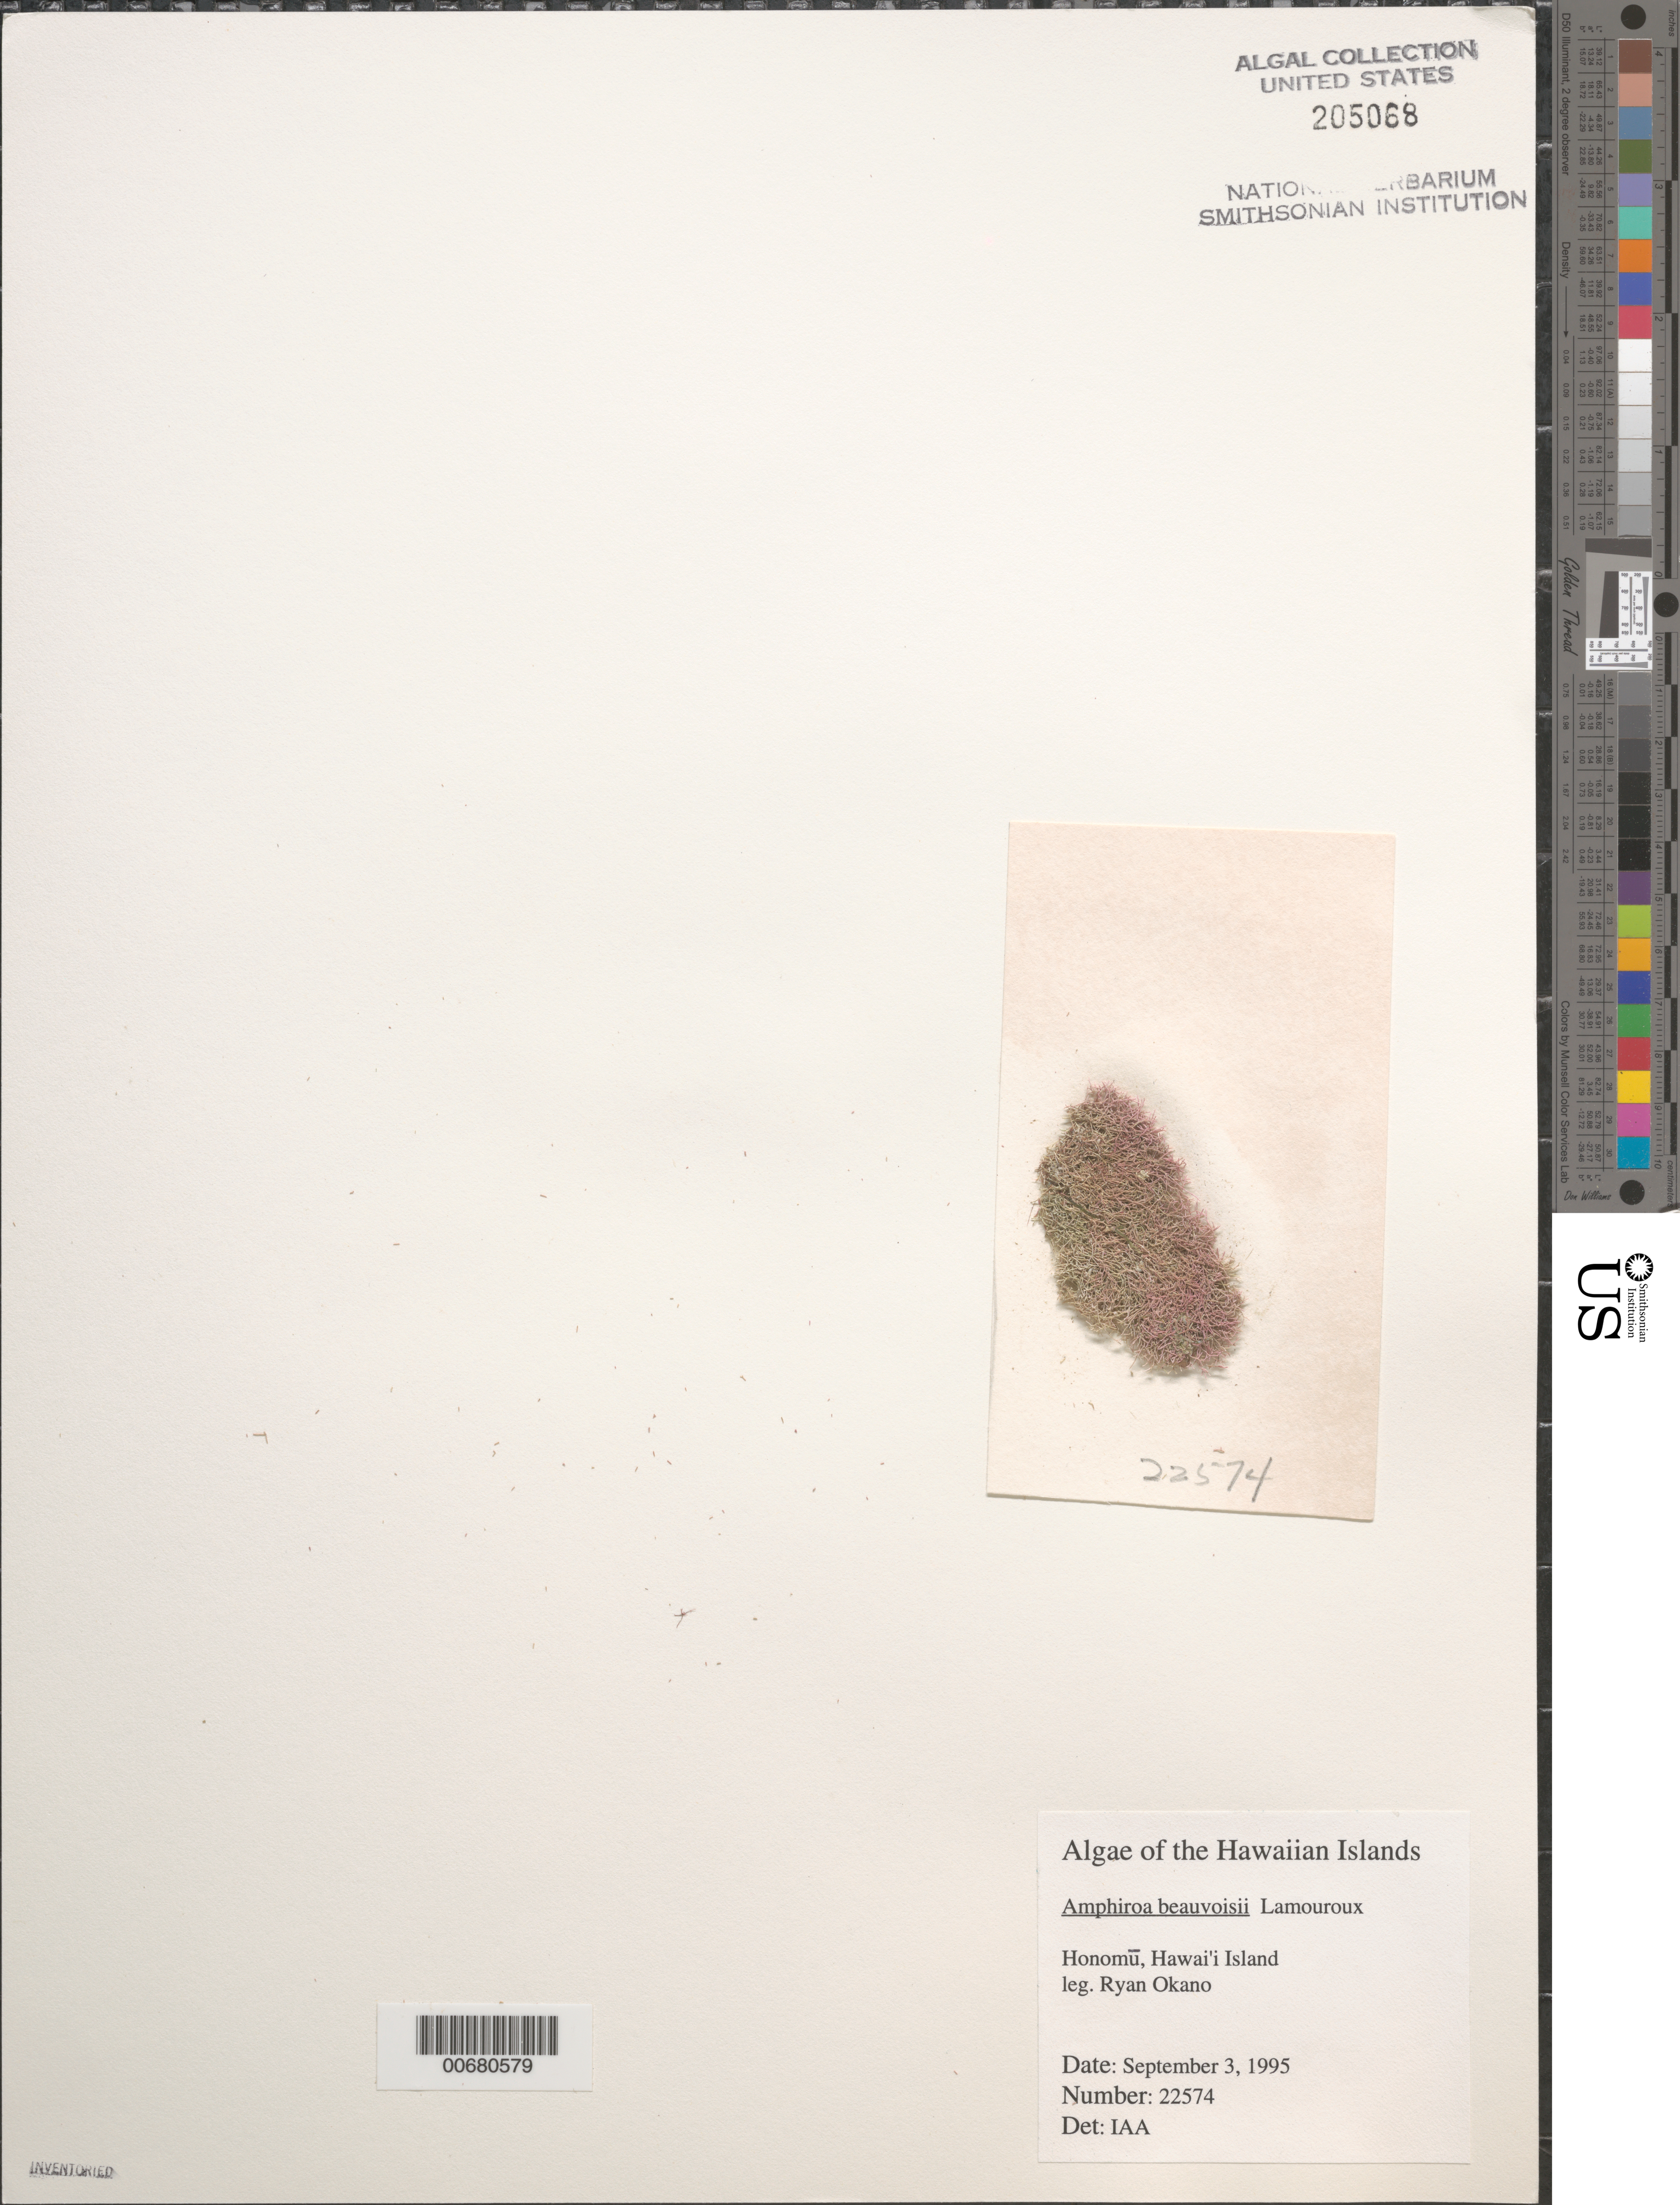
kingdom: Plantae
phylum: Rhodophyta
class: Florideophyceae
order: Corallinales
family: Lithophyllaceae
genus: Amphiroa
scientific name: Amphiroa beauvoisii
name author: J.V.Lamouroux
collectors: R. Okano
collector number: IAA 22574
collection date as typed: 03 Sep 1995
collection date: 1995-09-03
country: United States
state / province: Hawaii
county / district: Hawaii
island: Hawaii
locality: Honomu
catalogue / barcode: US 205068